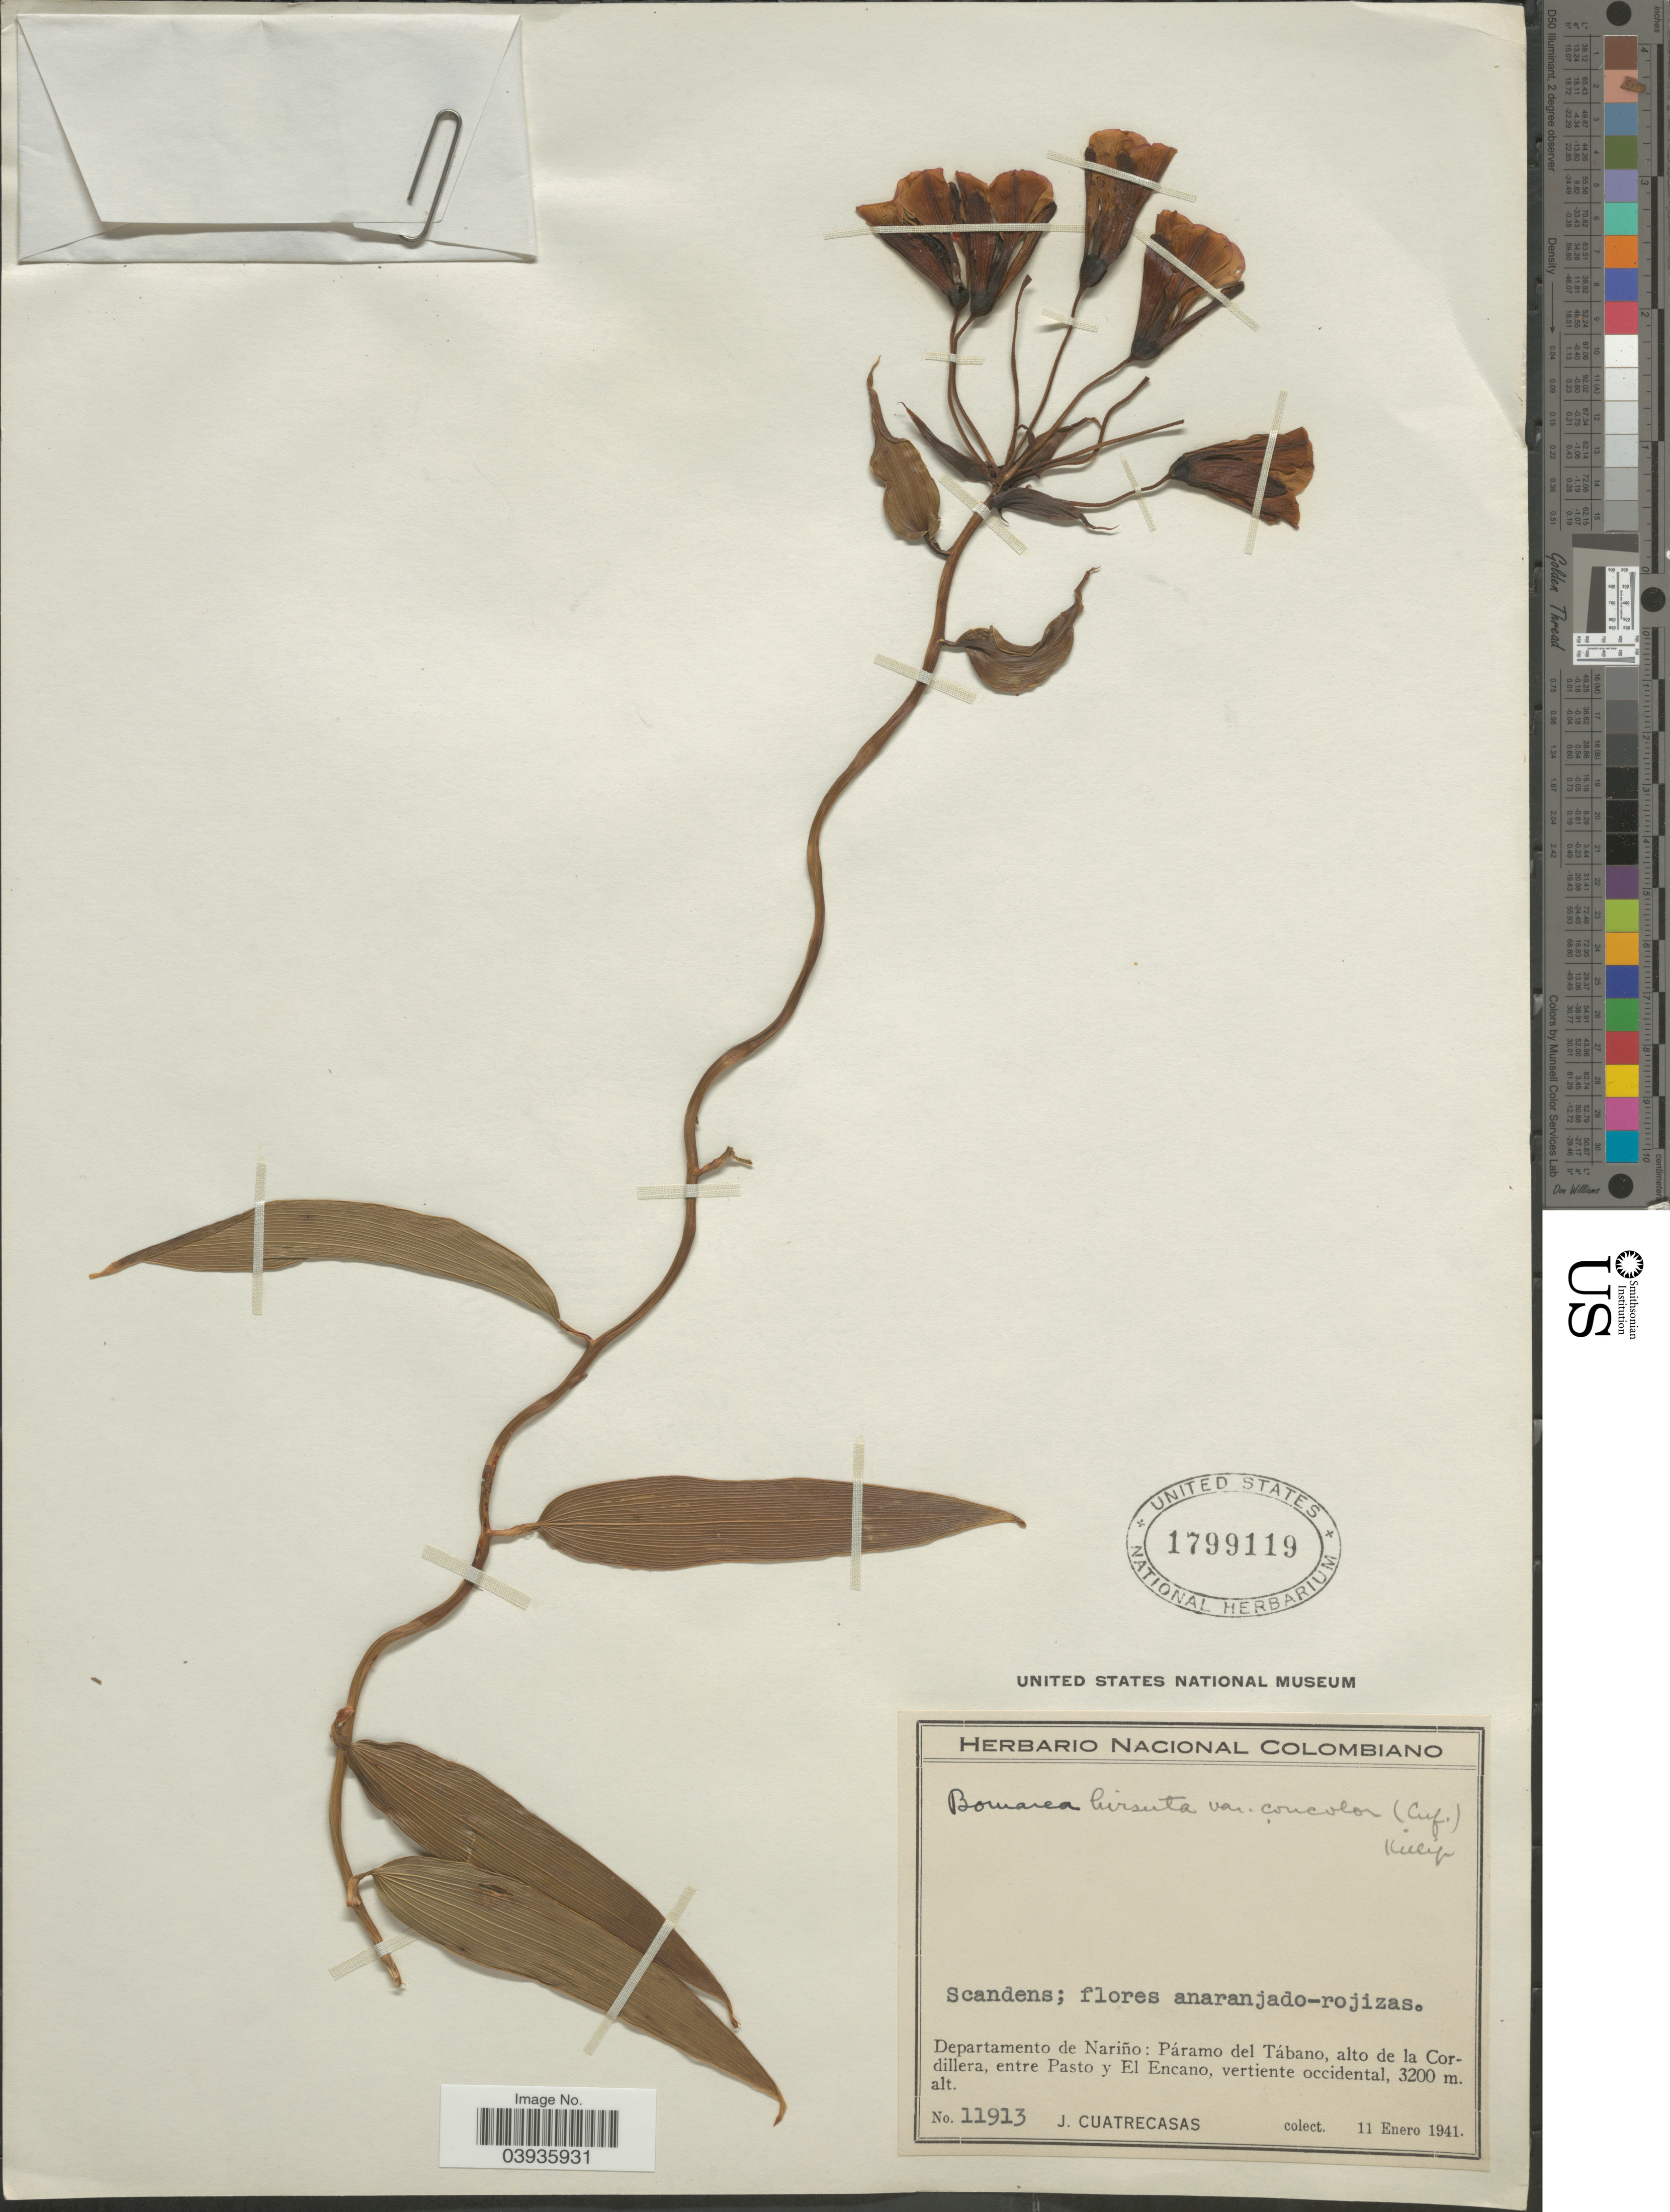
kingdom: Plantae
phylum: Tracheophyta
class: Liliopsida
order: Liliales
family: Alstroemeriaceae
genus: Bomarea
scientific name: Bomarea hirsuta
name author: (Kunth) Herb.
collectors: J. Cuatrecasas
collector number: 11913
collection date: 1941-01-11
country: Colombia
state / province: Nariño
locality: Departamento de Nariño: Páramo del Tábano, alto de la Cordillera, entre Pasto y El Encano, vertiente occidental.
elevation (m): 3200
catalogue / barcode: US 1799119